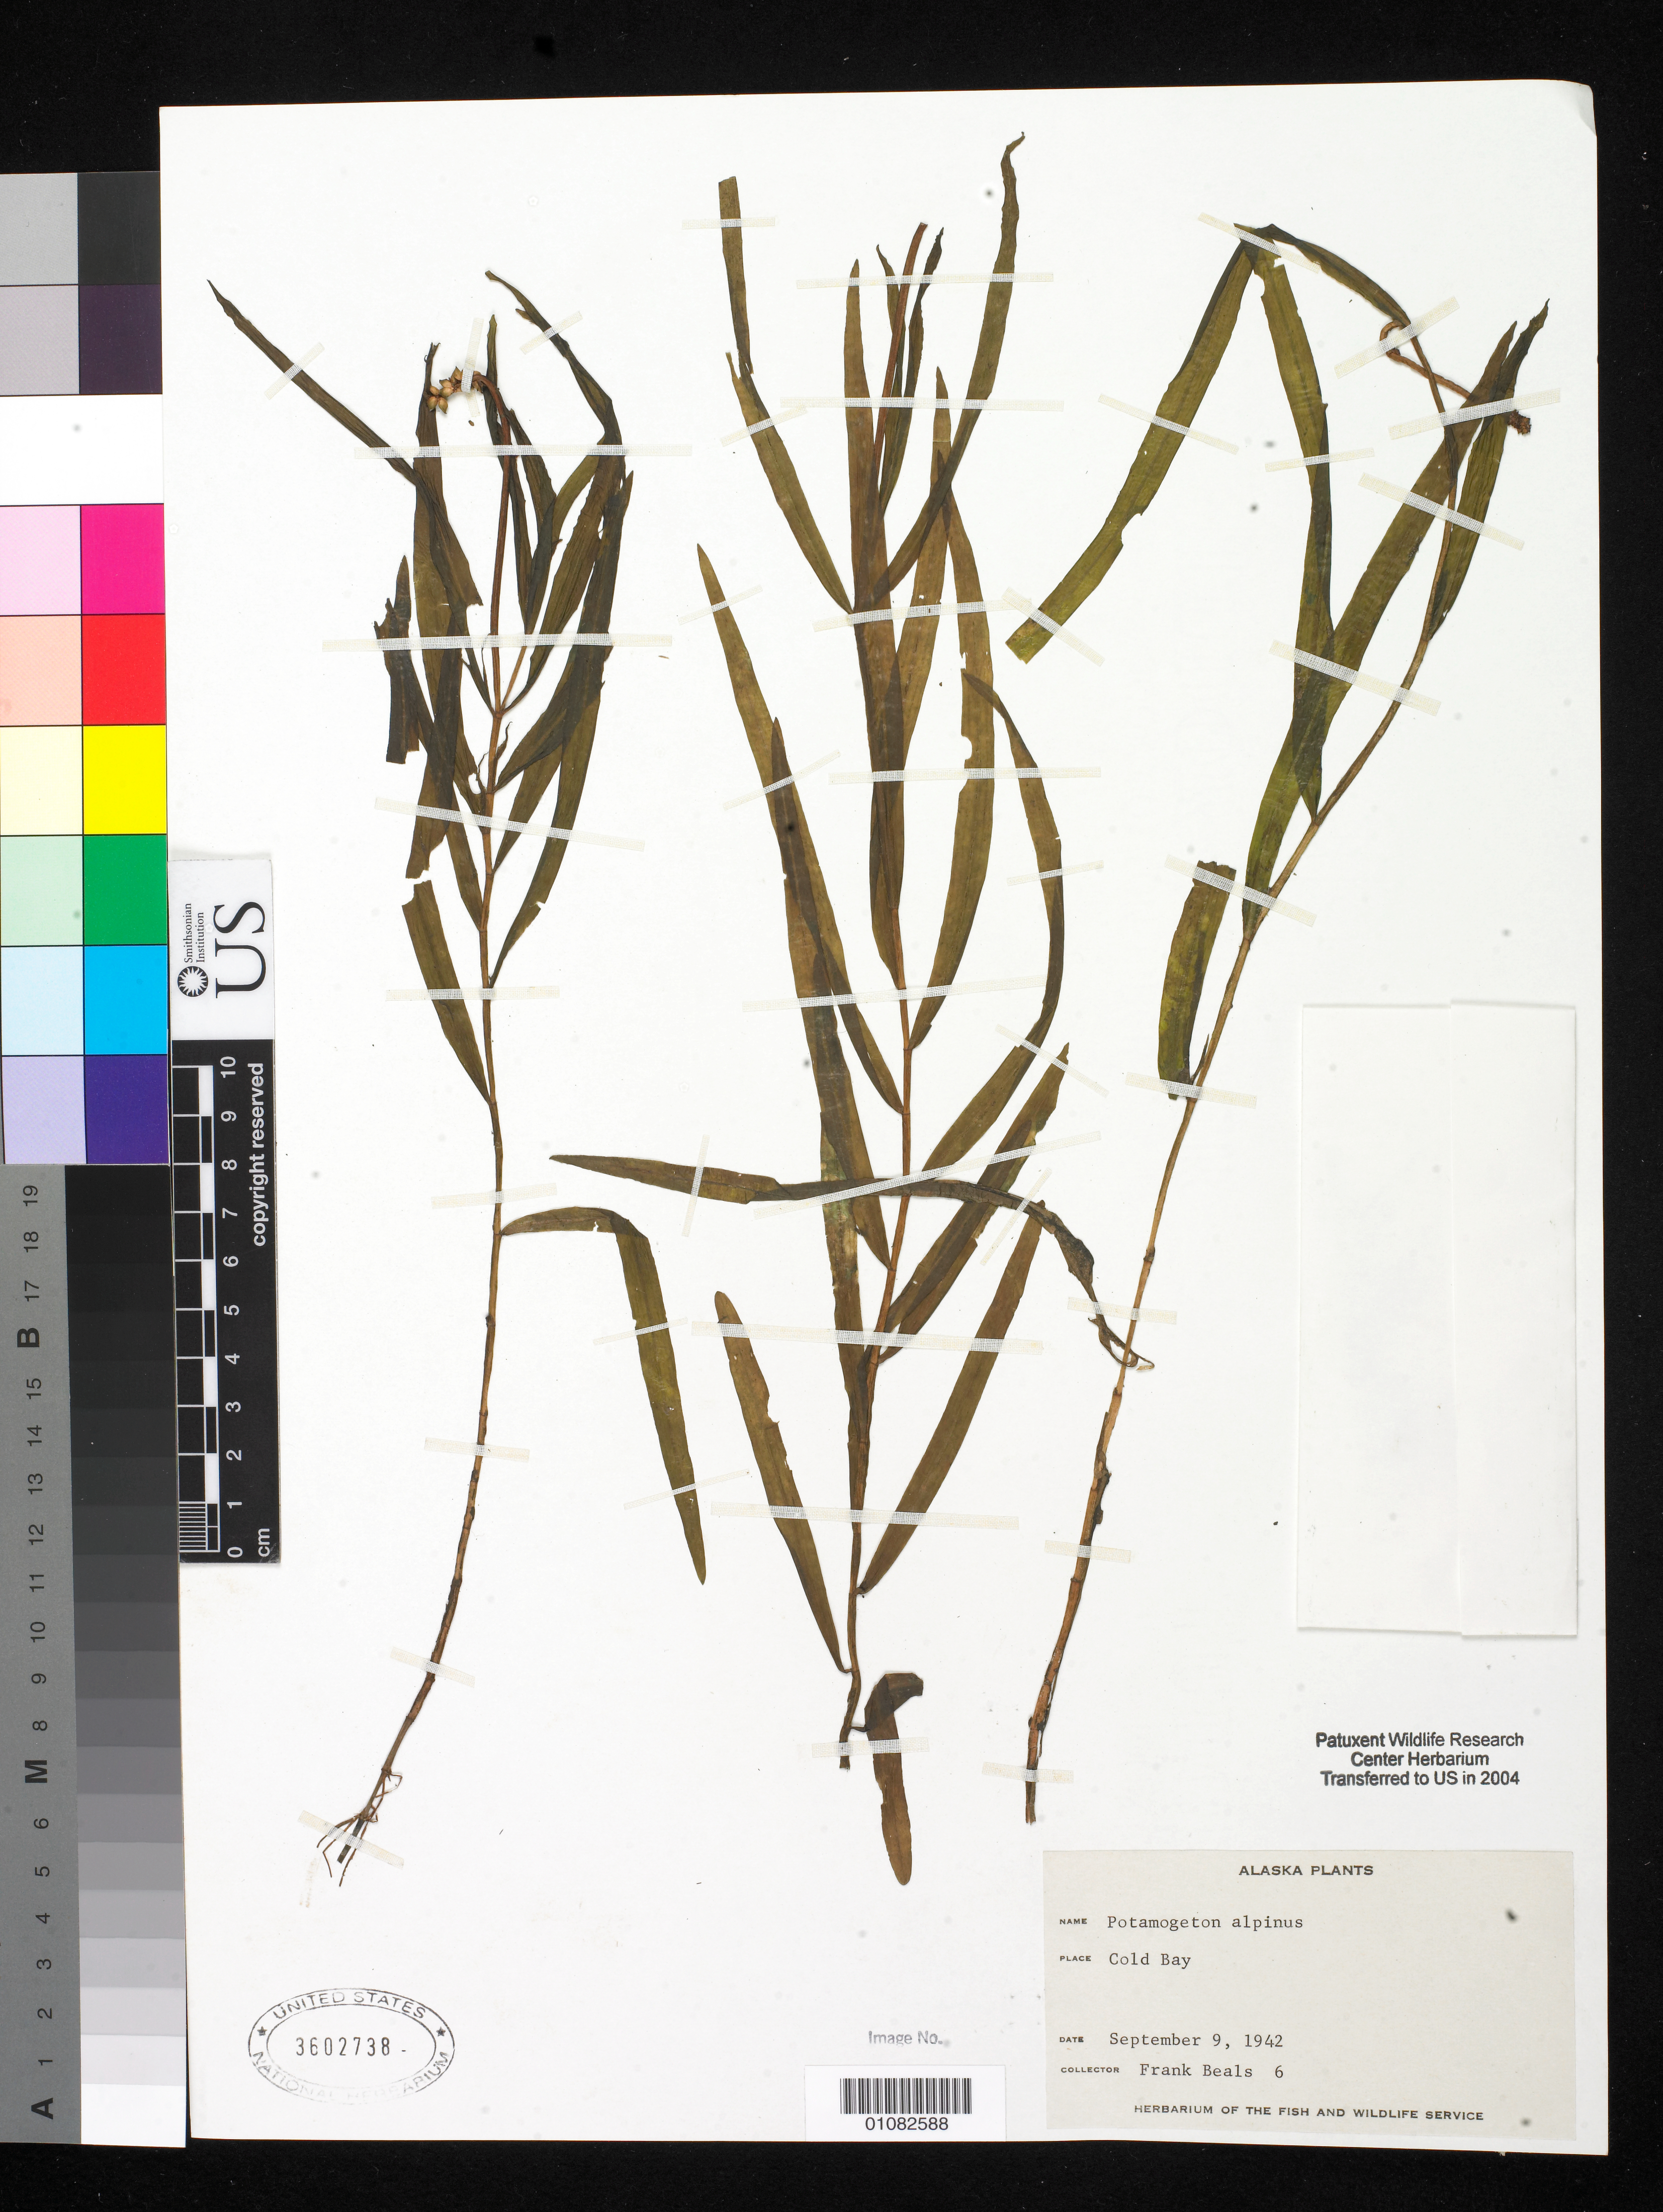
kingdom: Plantae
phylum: Tracheophyta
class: Liliopsida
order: Alismatales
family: Potamogetonaceae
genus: Potamogeton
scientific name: Potamogeton alpinus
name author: Balb.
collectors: F. Beals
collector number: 6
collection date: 1942-09-09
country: United States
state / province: Alaska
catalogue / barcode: US 3602738